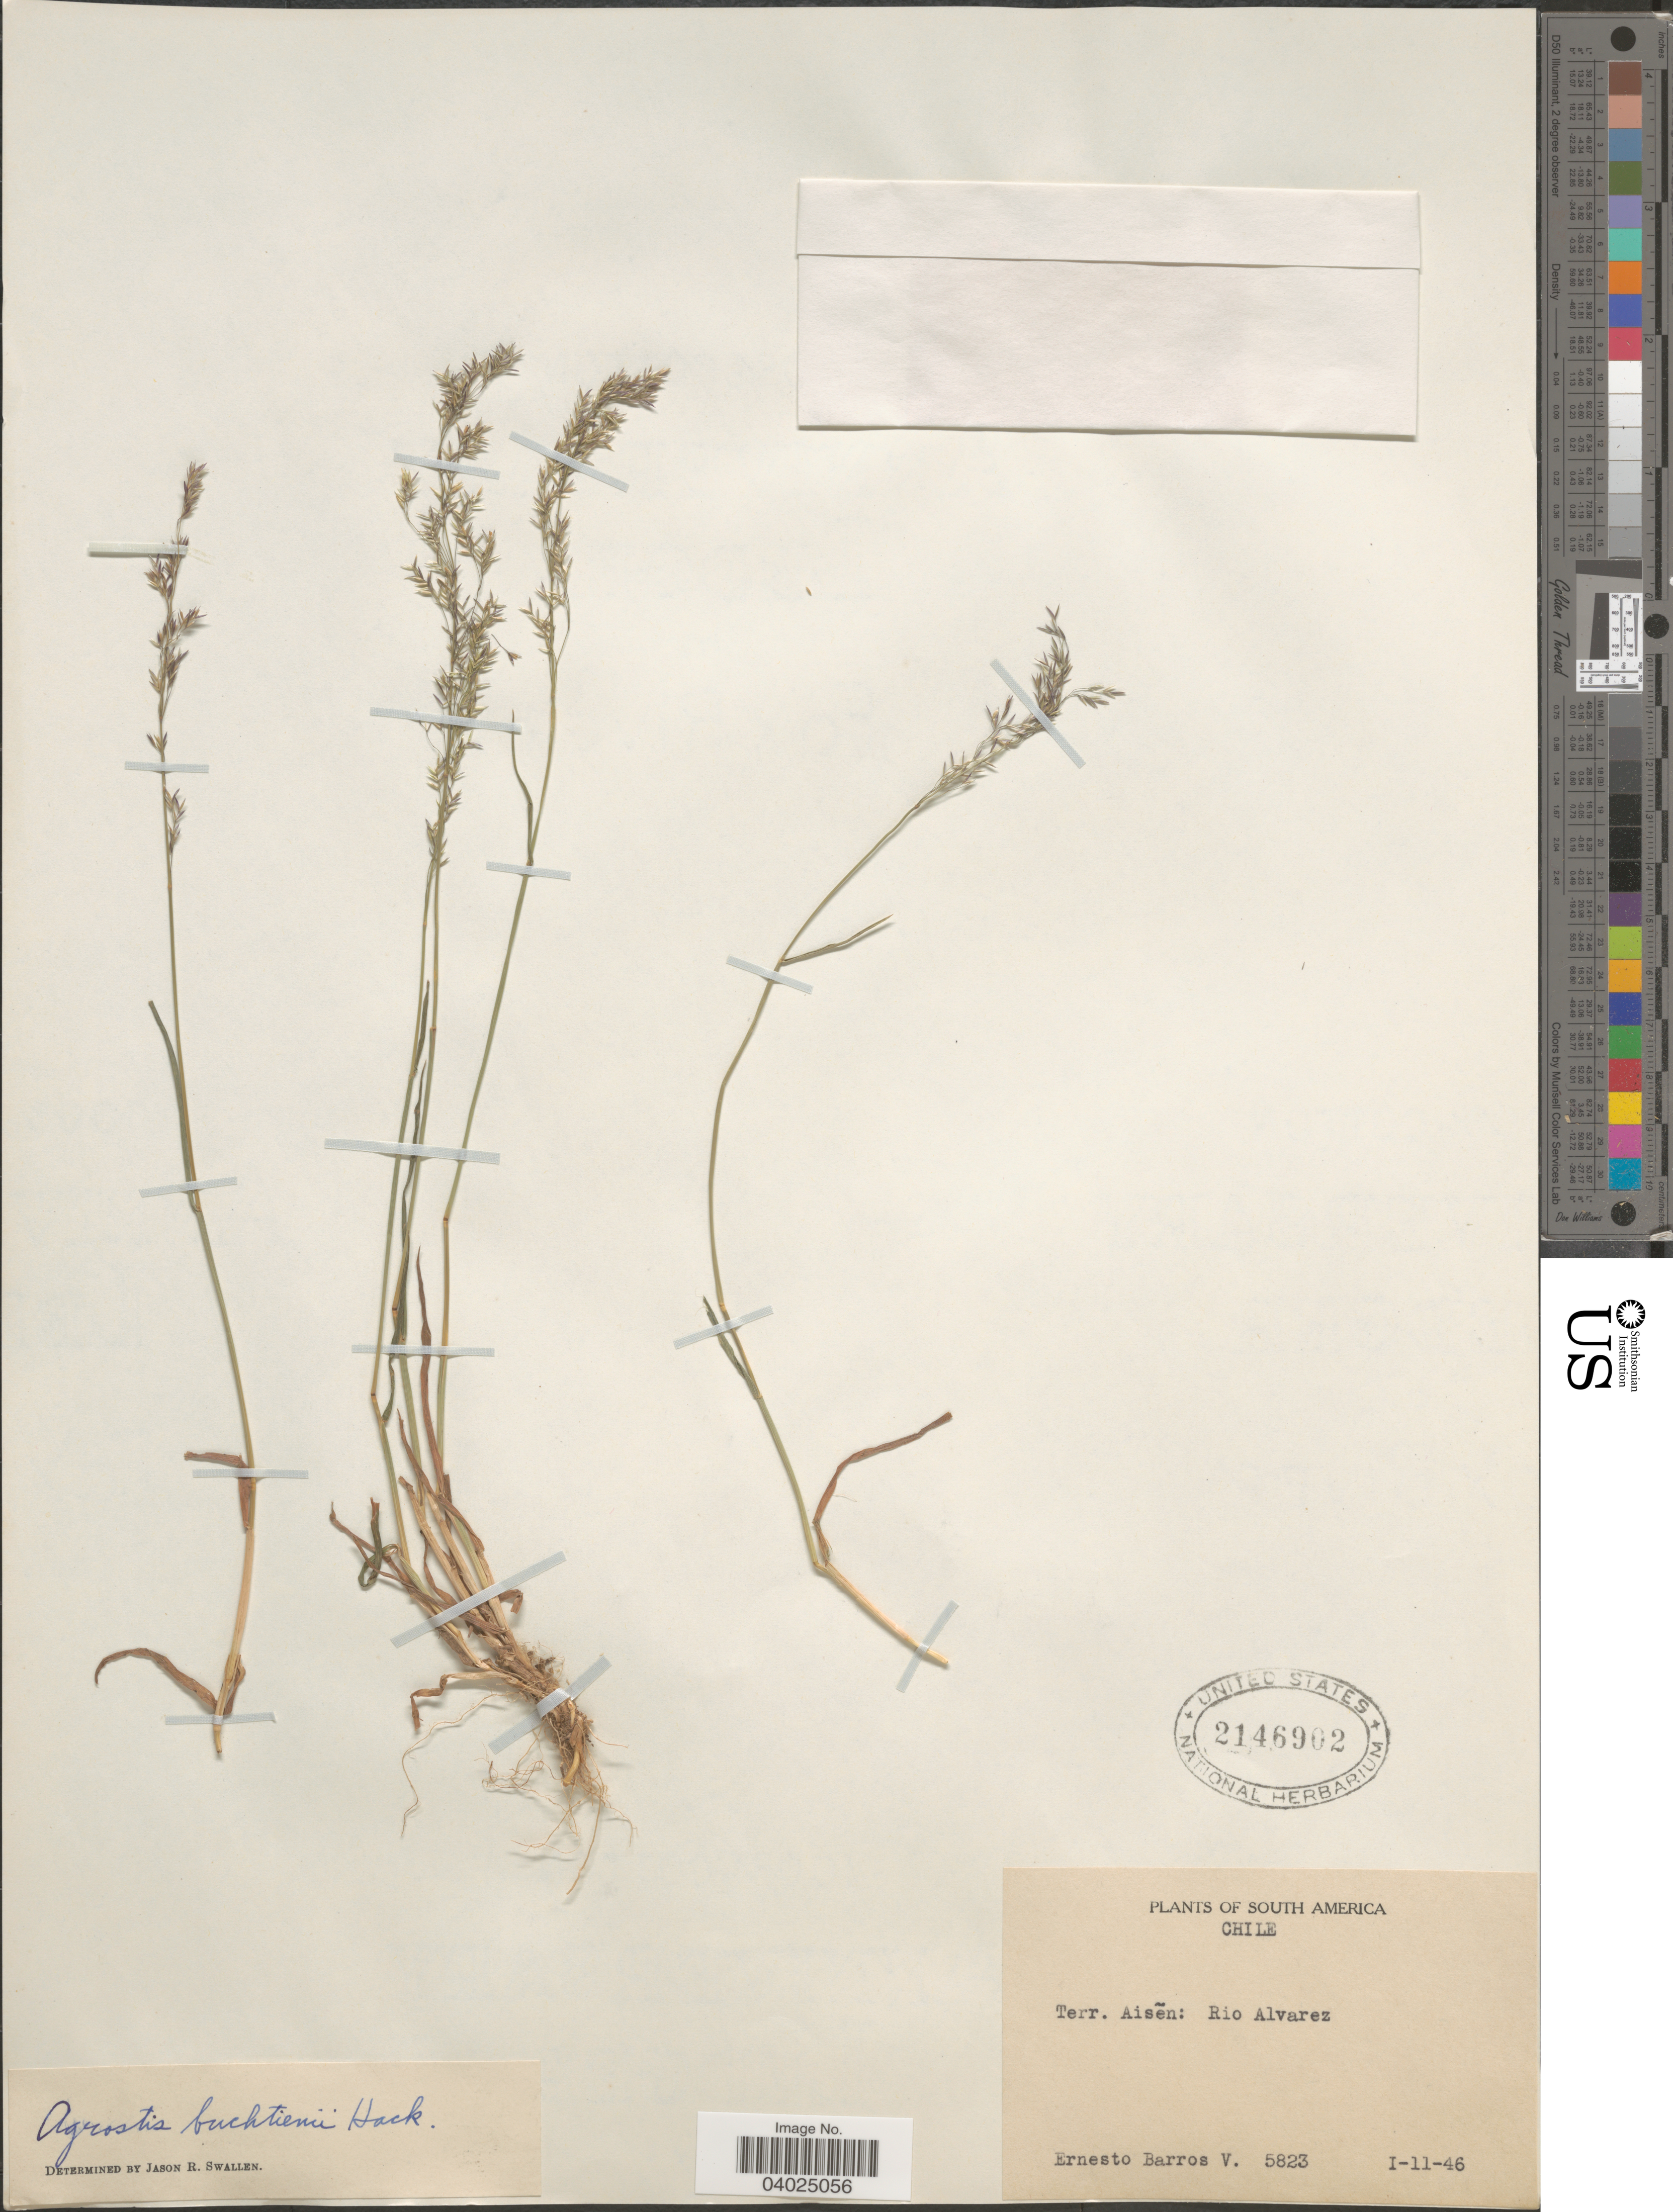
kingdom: Plantae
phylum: Tracheophyta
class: Liliopsida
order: Poales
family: Poaceae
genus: Agrostis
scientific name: Agrostis vidalii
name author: Phil.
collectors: E. Barros V.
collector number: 5823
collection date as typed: Transcribed d/m/y: 11/1/46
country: Chile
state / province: Aisén (XI)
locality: Terr. Aisën: Rio Alvarez.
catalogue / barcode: US 2146902